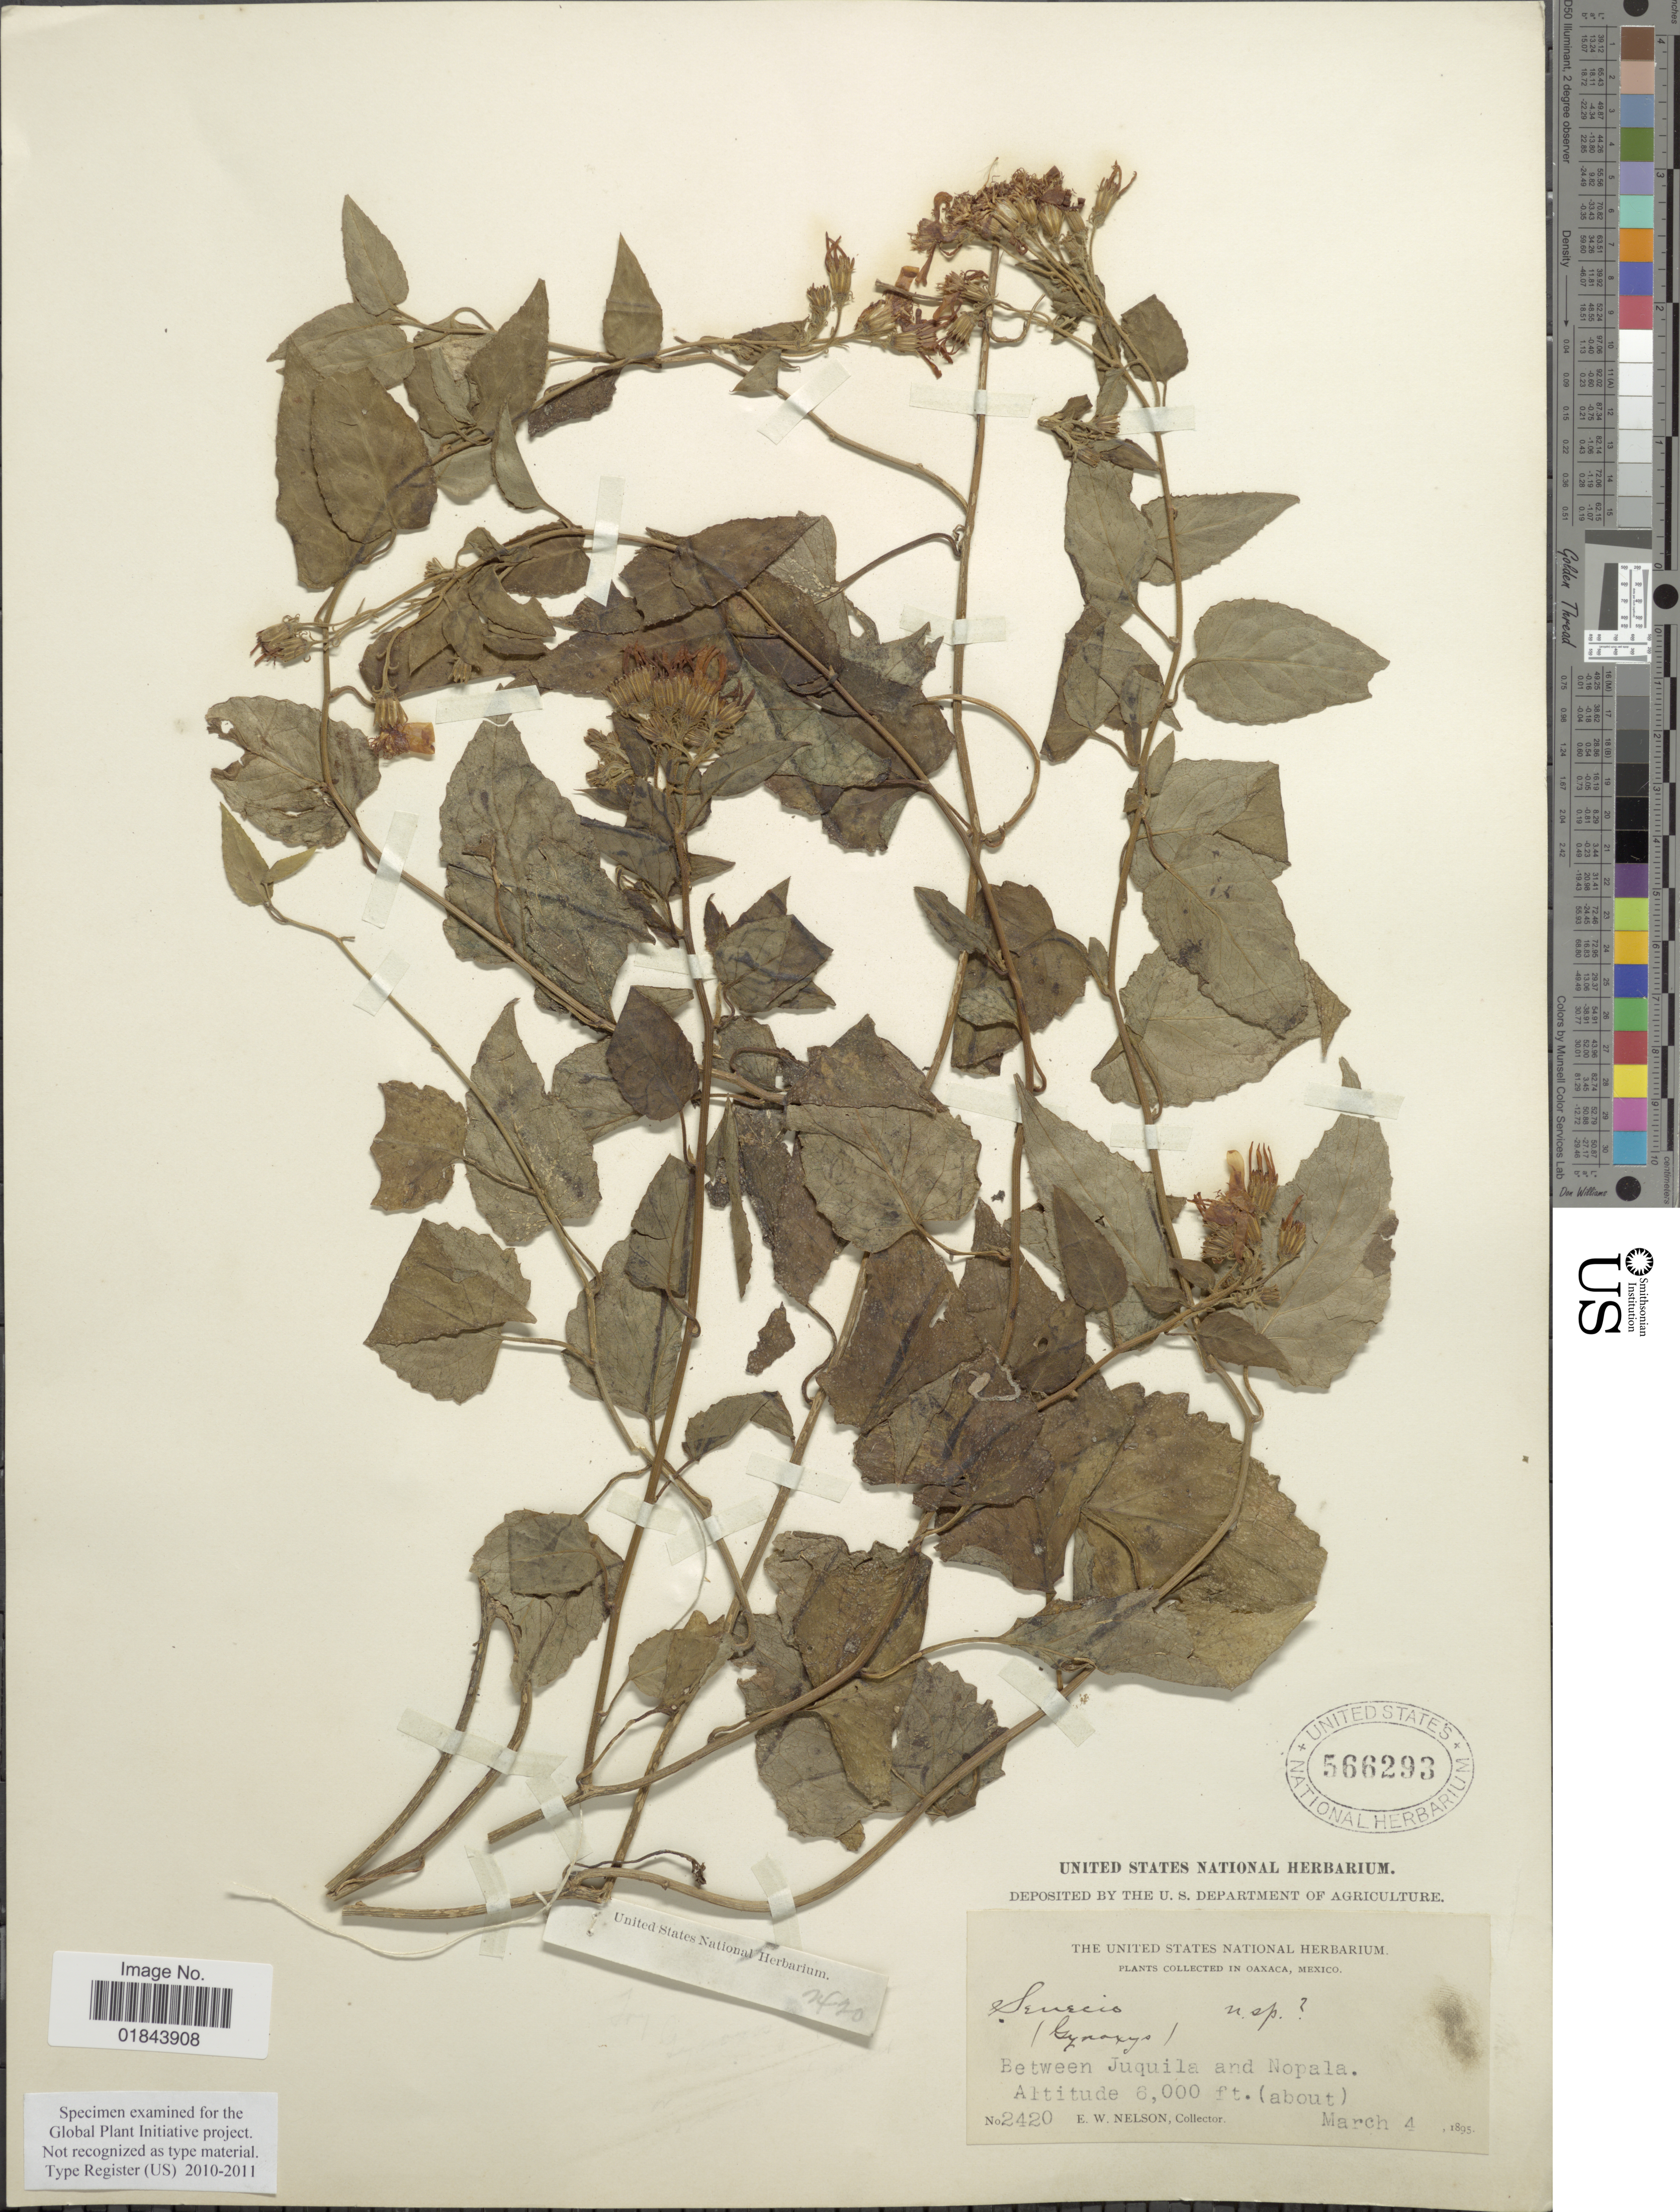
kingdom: Plantae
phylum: Tracheophyta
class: Magnoliopsida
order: Asterales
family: Asteraceae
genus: Pseudogynoxys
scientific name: Pseudogynoxys haenkei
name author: (DC.) Cabrera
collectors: E. W. Nelson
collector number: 2420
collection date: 1895-03-04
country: Mexico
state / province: Oaxaca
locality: Between Juquila and Nopala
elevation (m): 1829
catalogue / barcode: US 566293